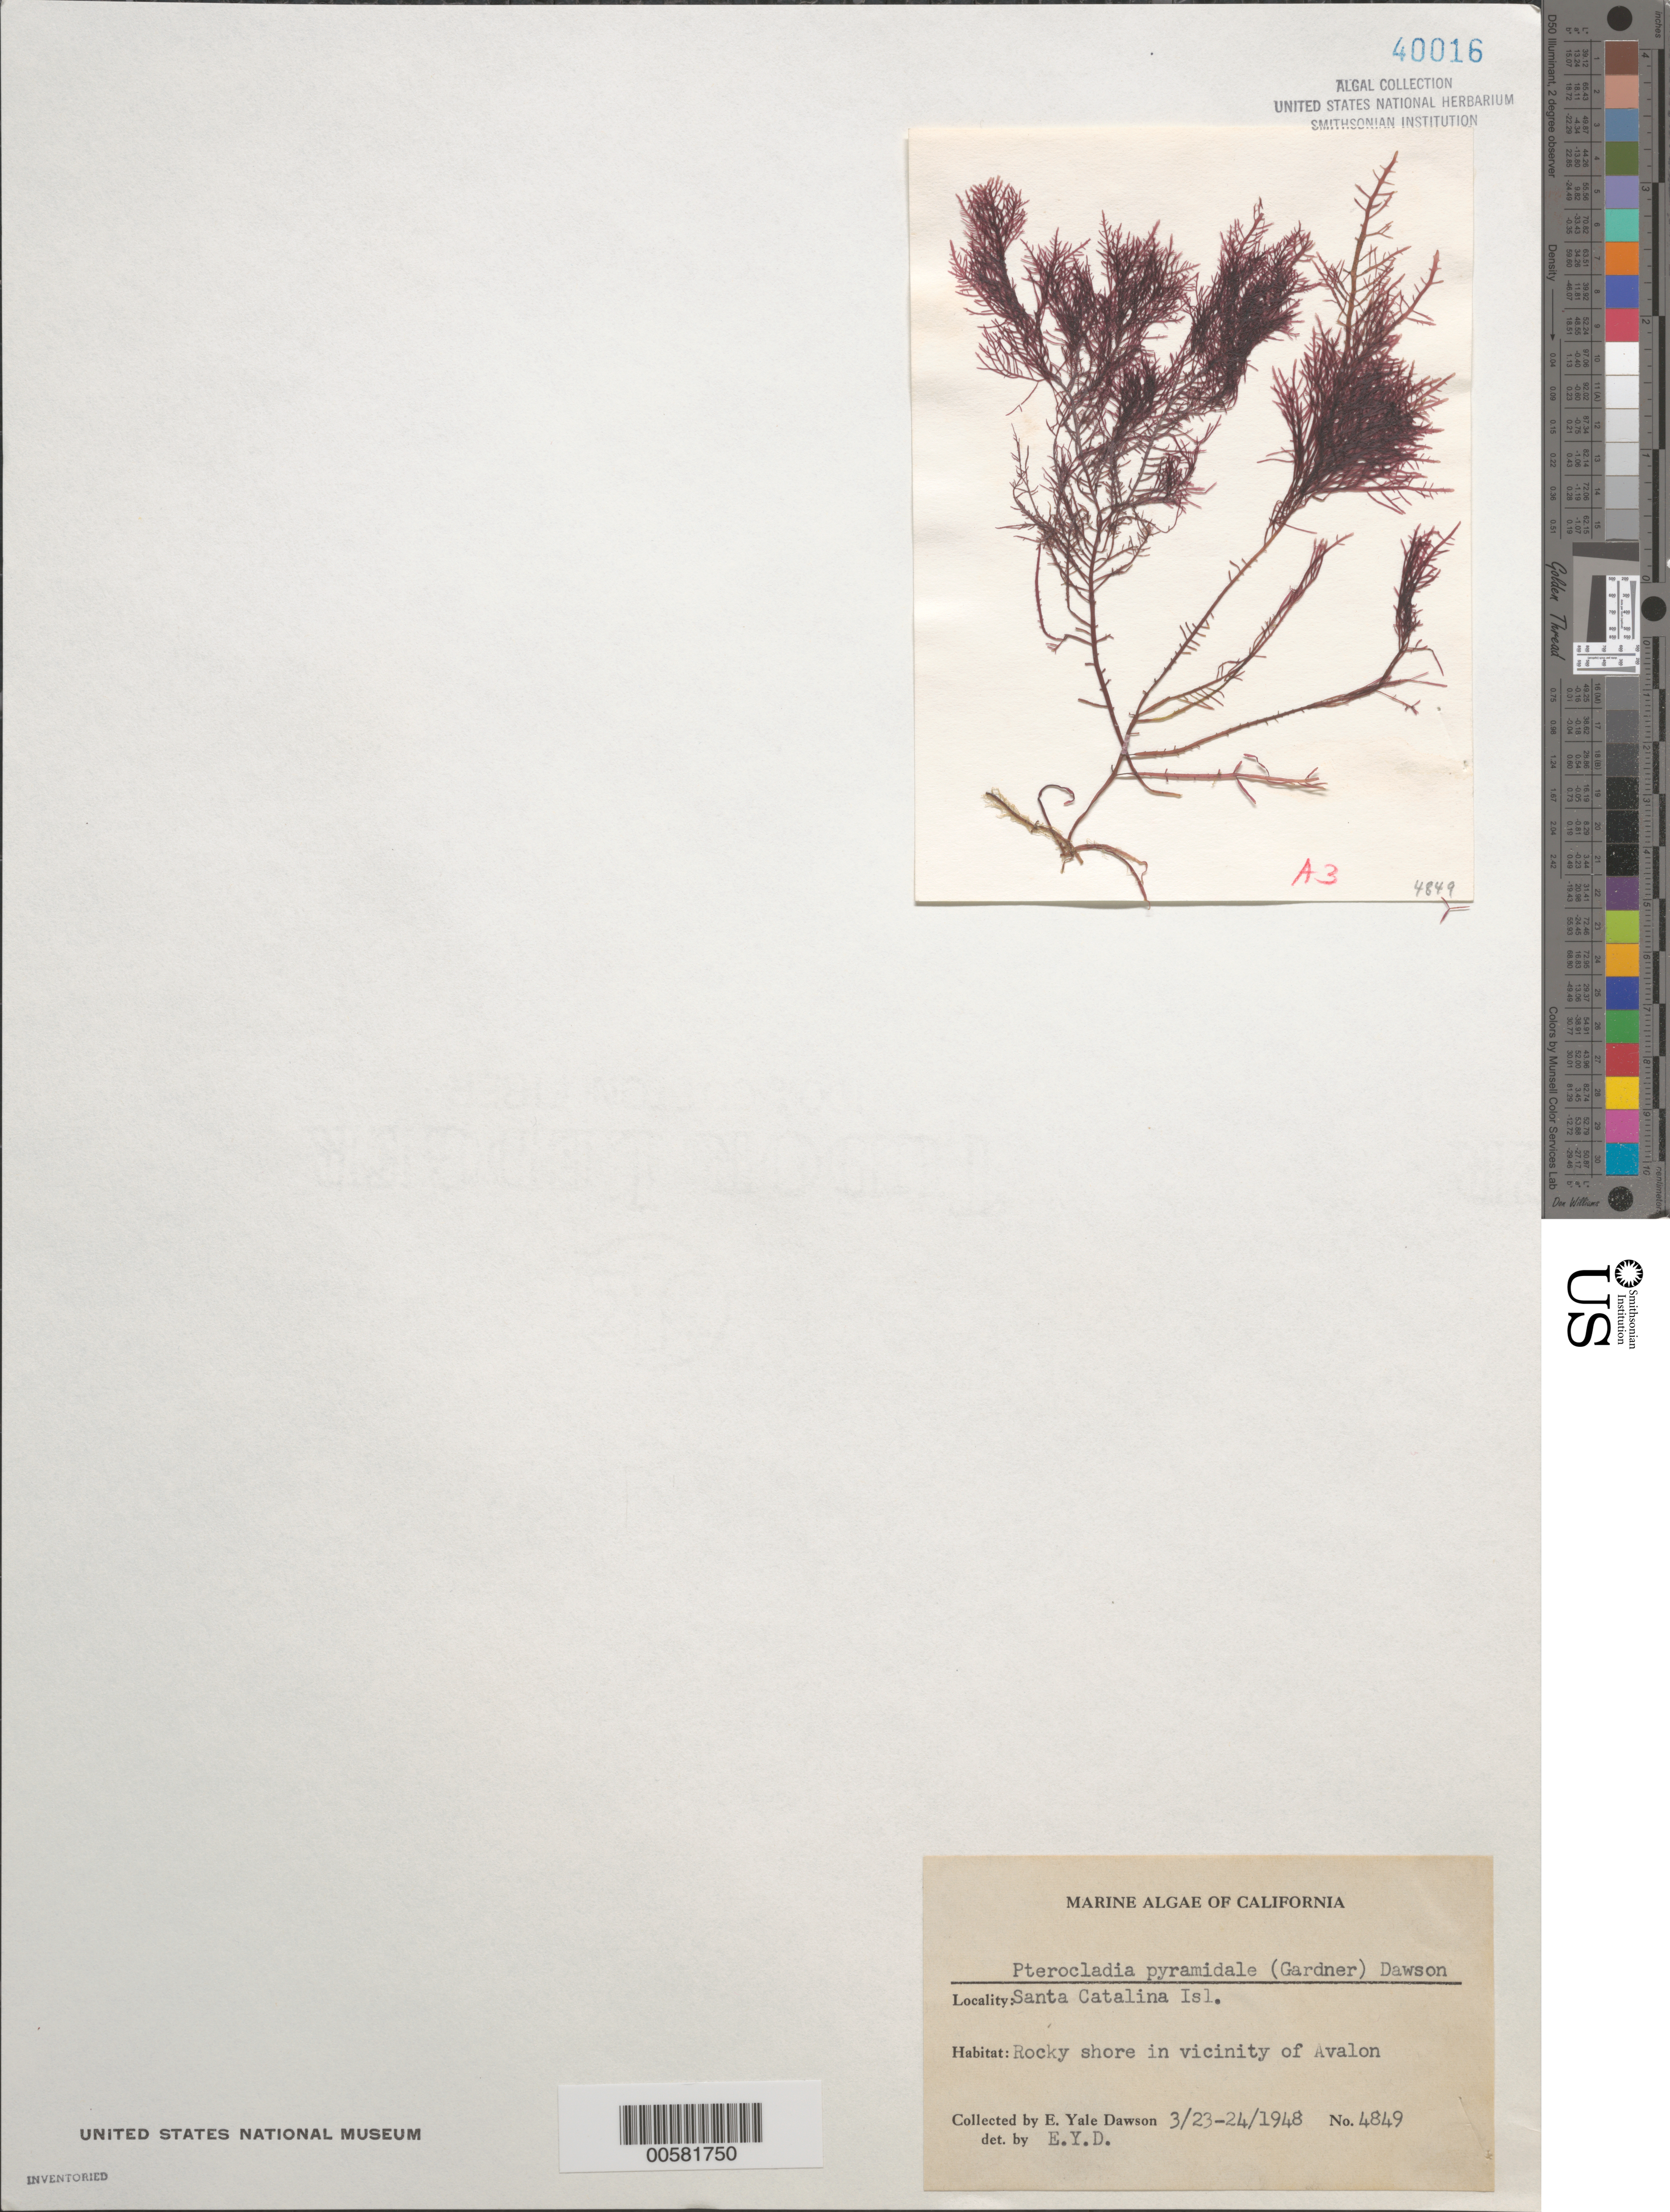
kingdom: Plantae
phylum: Rhodophyta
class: Florideophyceae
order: Gelidiales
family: Pterocladiaceae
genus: Pterocladiella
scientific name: Pterocladiella capillacea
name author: (S.G. Gmel.) Santelices & Hommers.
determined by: Algae name updating Project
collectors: E. Y. Dawson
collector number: EYD 4849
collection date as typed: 23 Mar 1948 to 24 Mar 1948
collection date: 1948-03-23/1948-03-24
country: United States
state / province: California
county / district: Los Angeles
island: Santa Catalina Island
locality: Avalon area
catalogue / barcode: US 40016